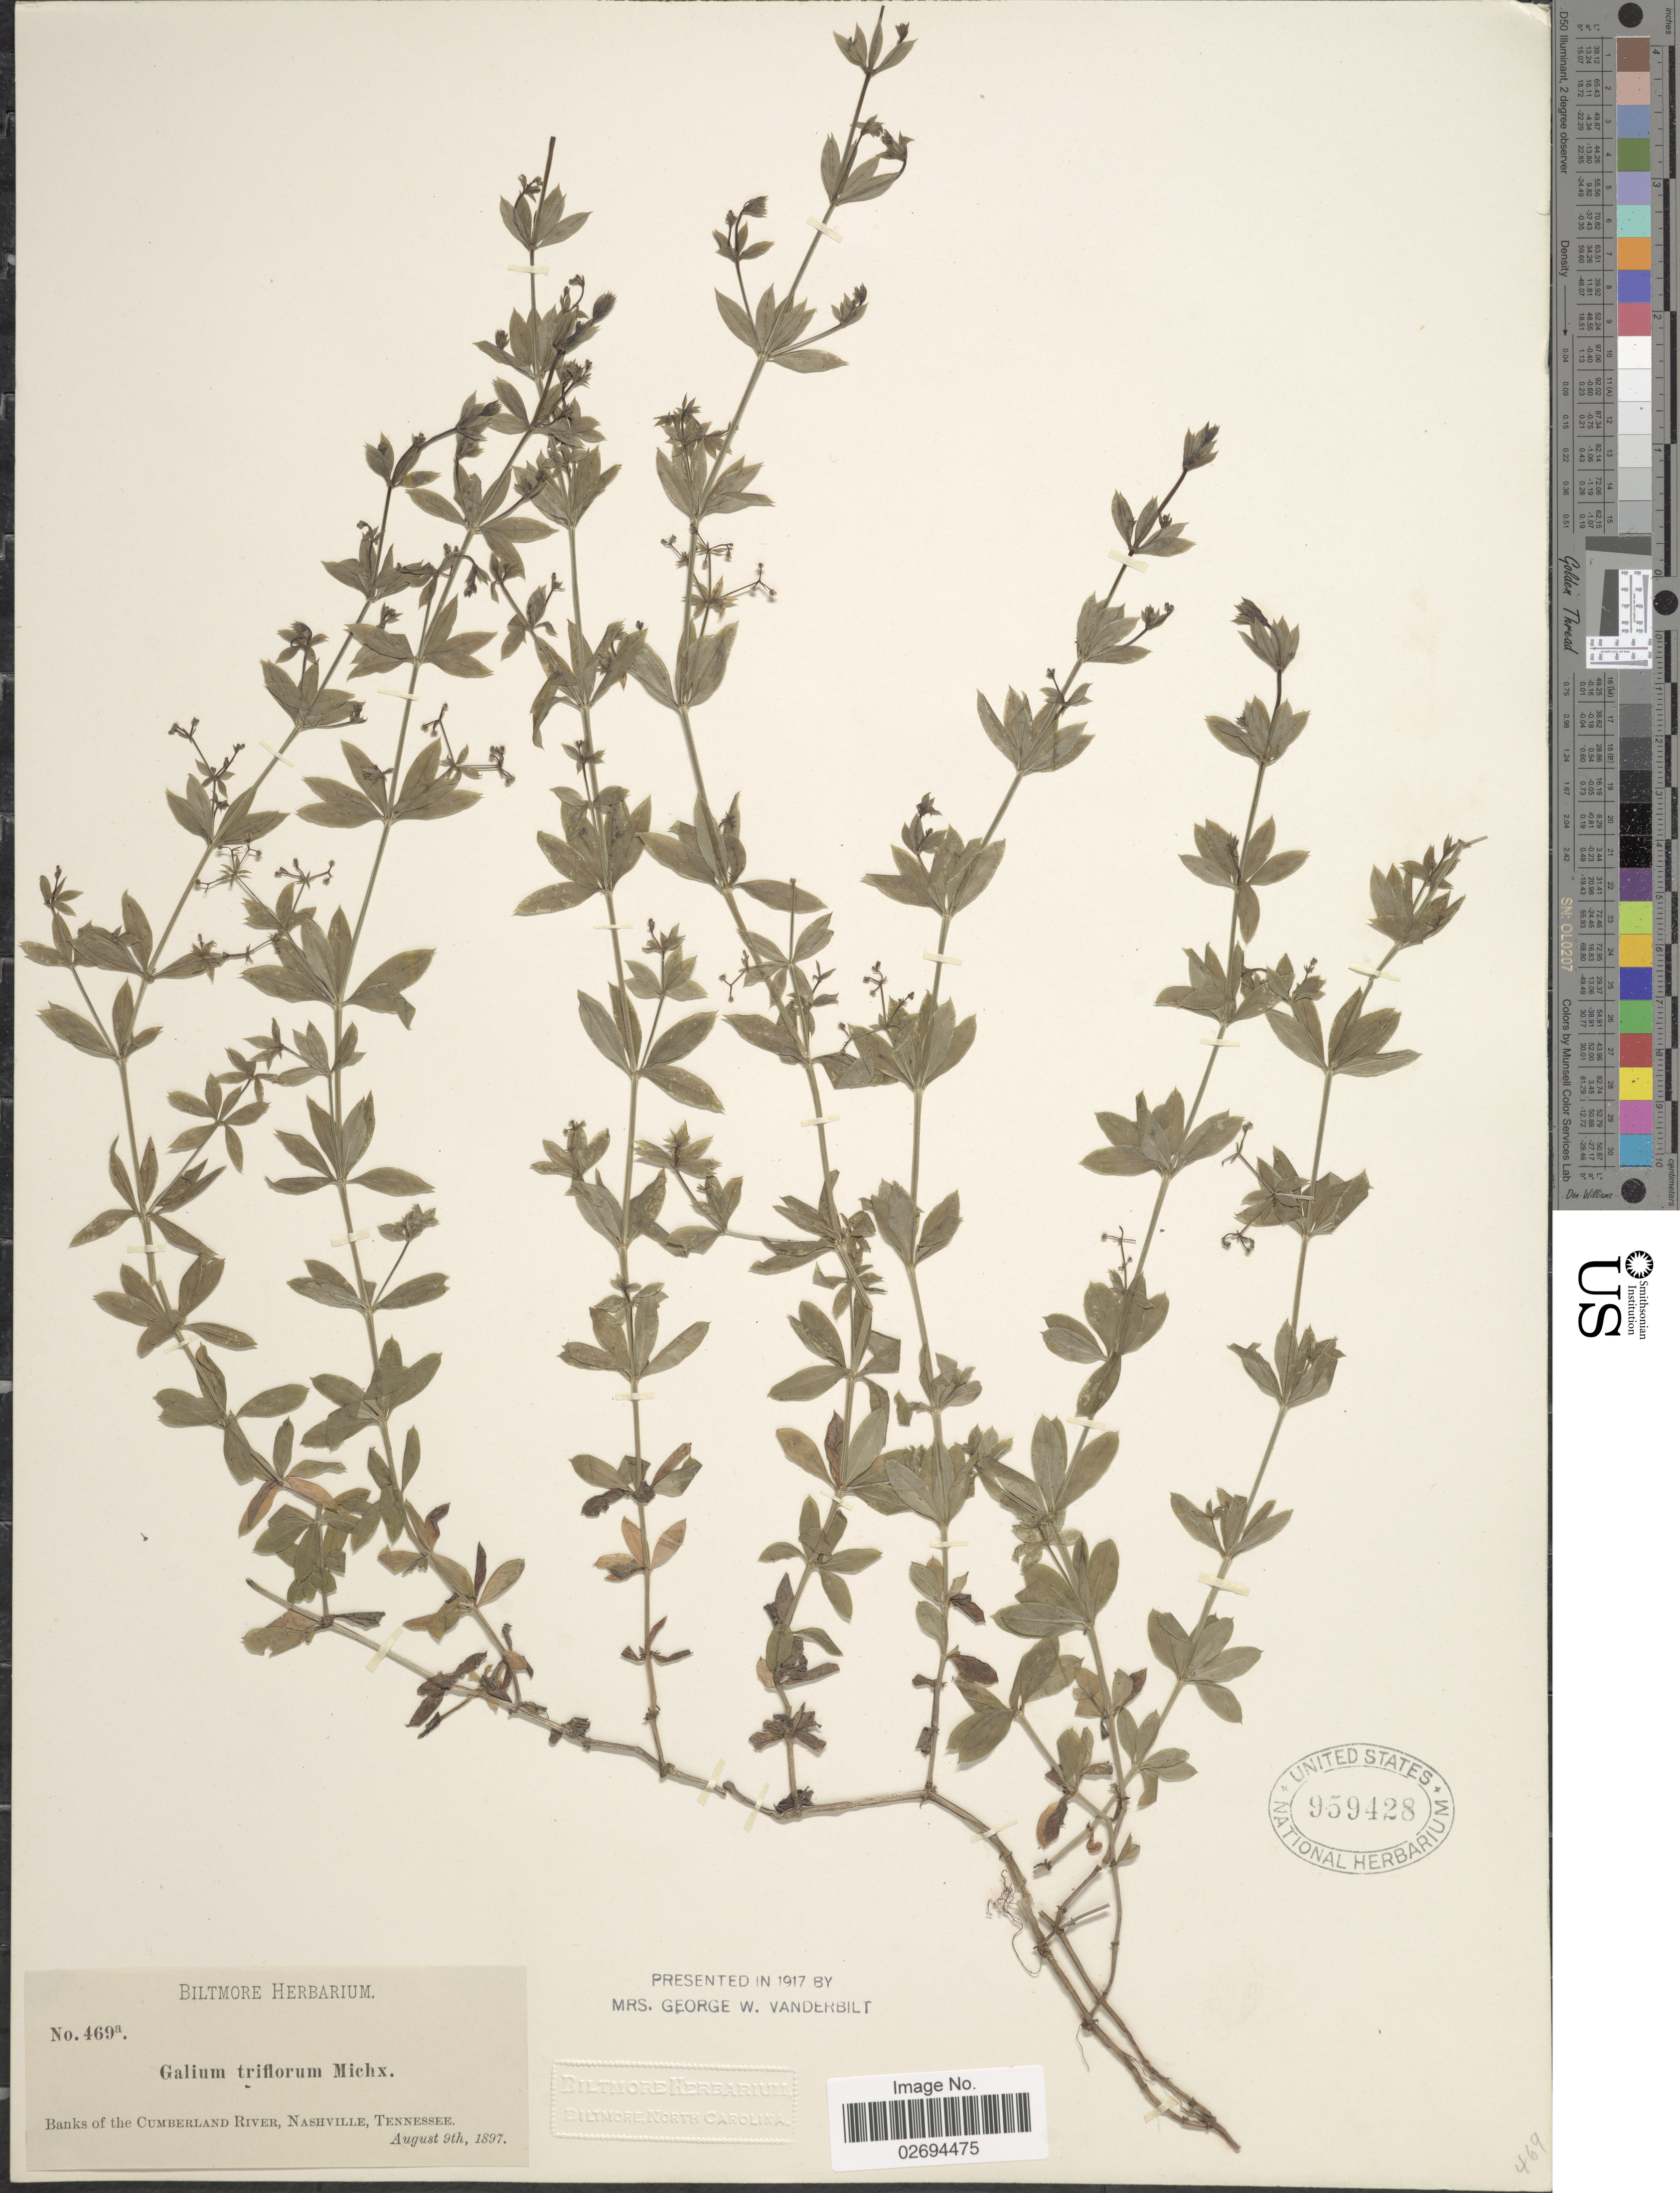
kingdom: Plantae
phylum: Tracheophyta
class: Magnoliopsida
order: Gentianales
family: Rubiaceae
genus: Galium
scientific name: Galium triflorum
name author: Michx.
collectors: ex herb. Biltmore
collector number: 469a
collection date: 1897-08-09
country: United States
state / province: Tennessee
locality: Banks of the Cumberland River, Nashville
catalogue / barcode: US 959428